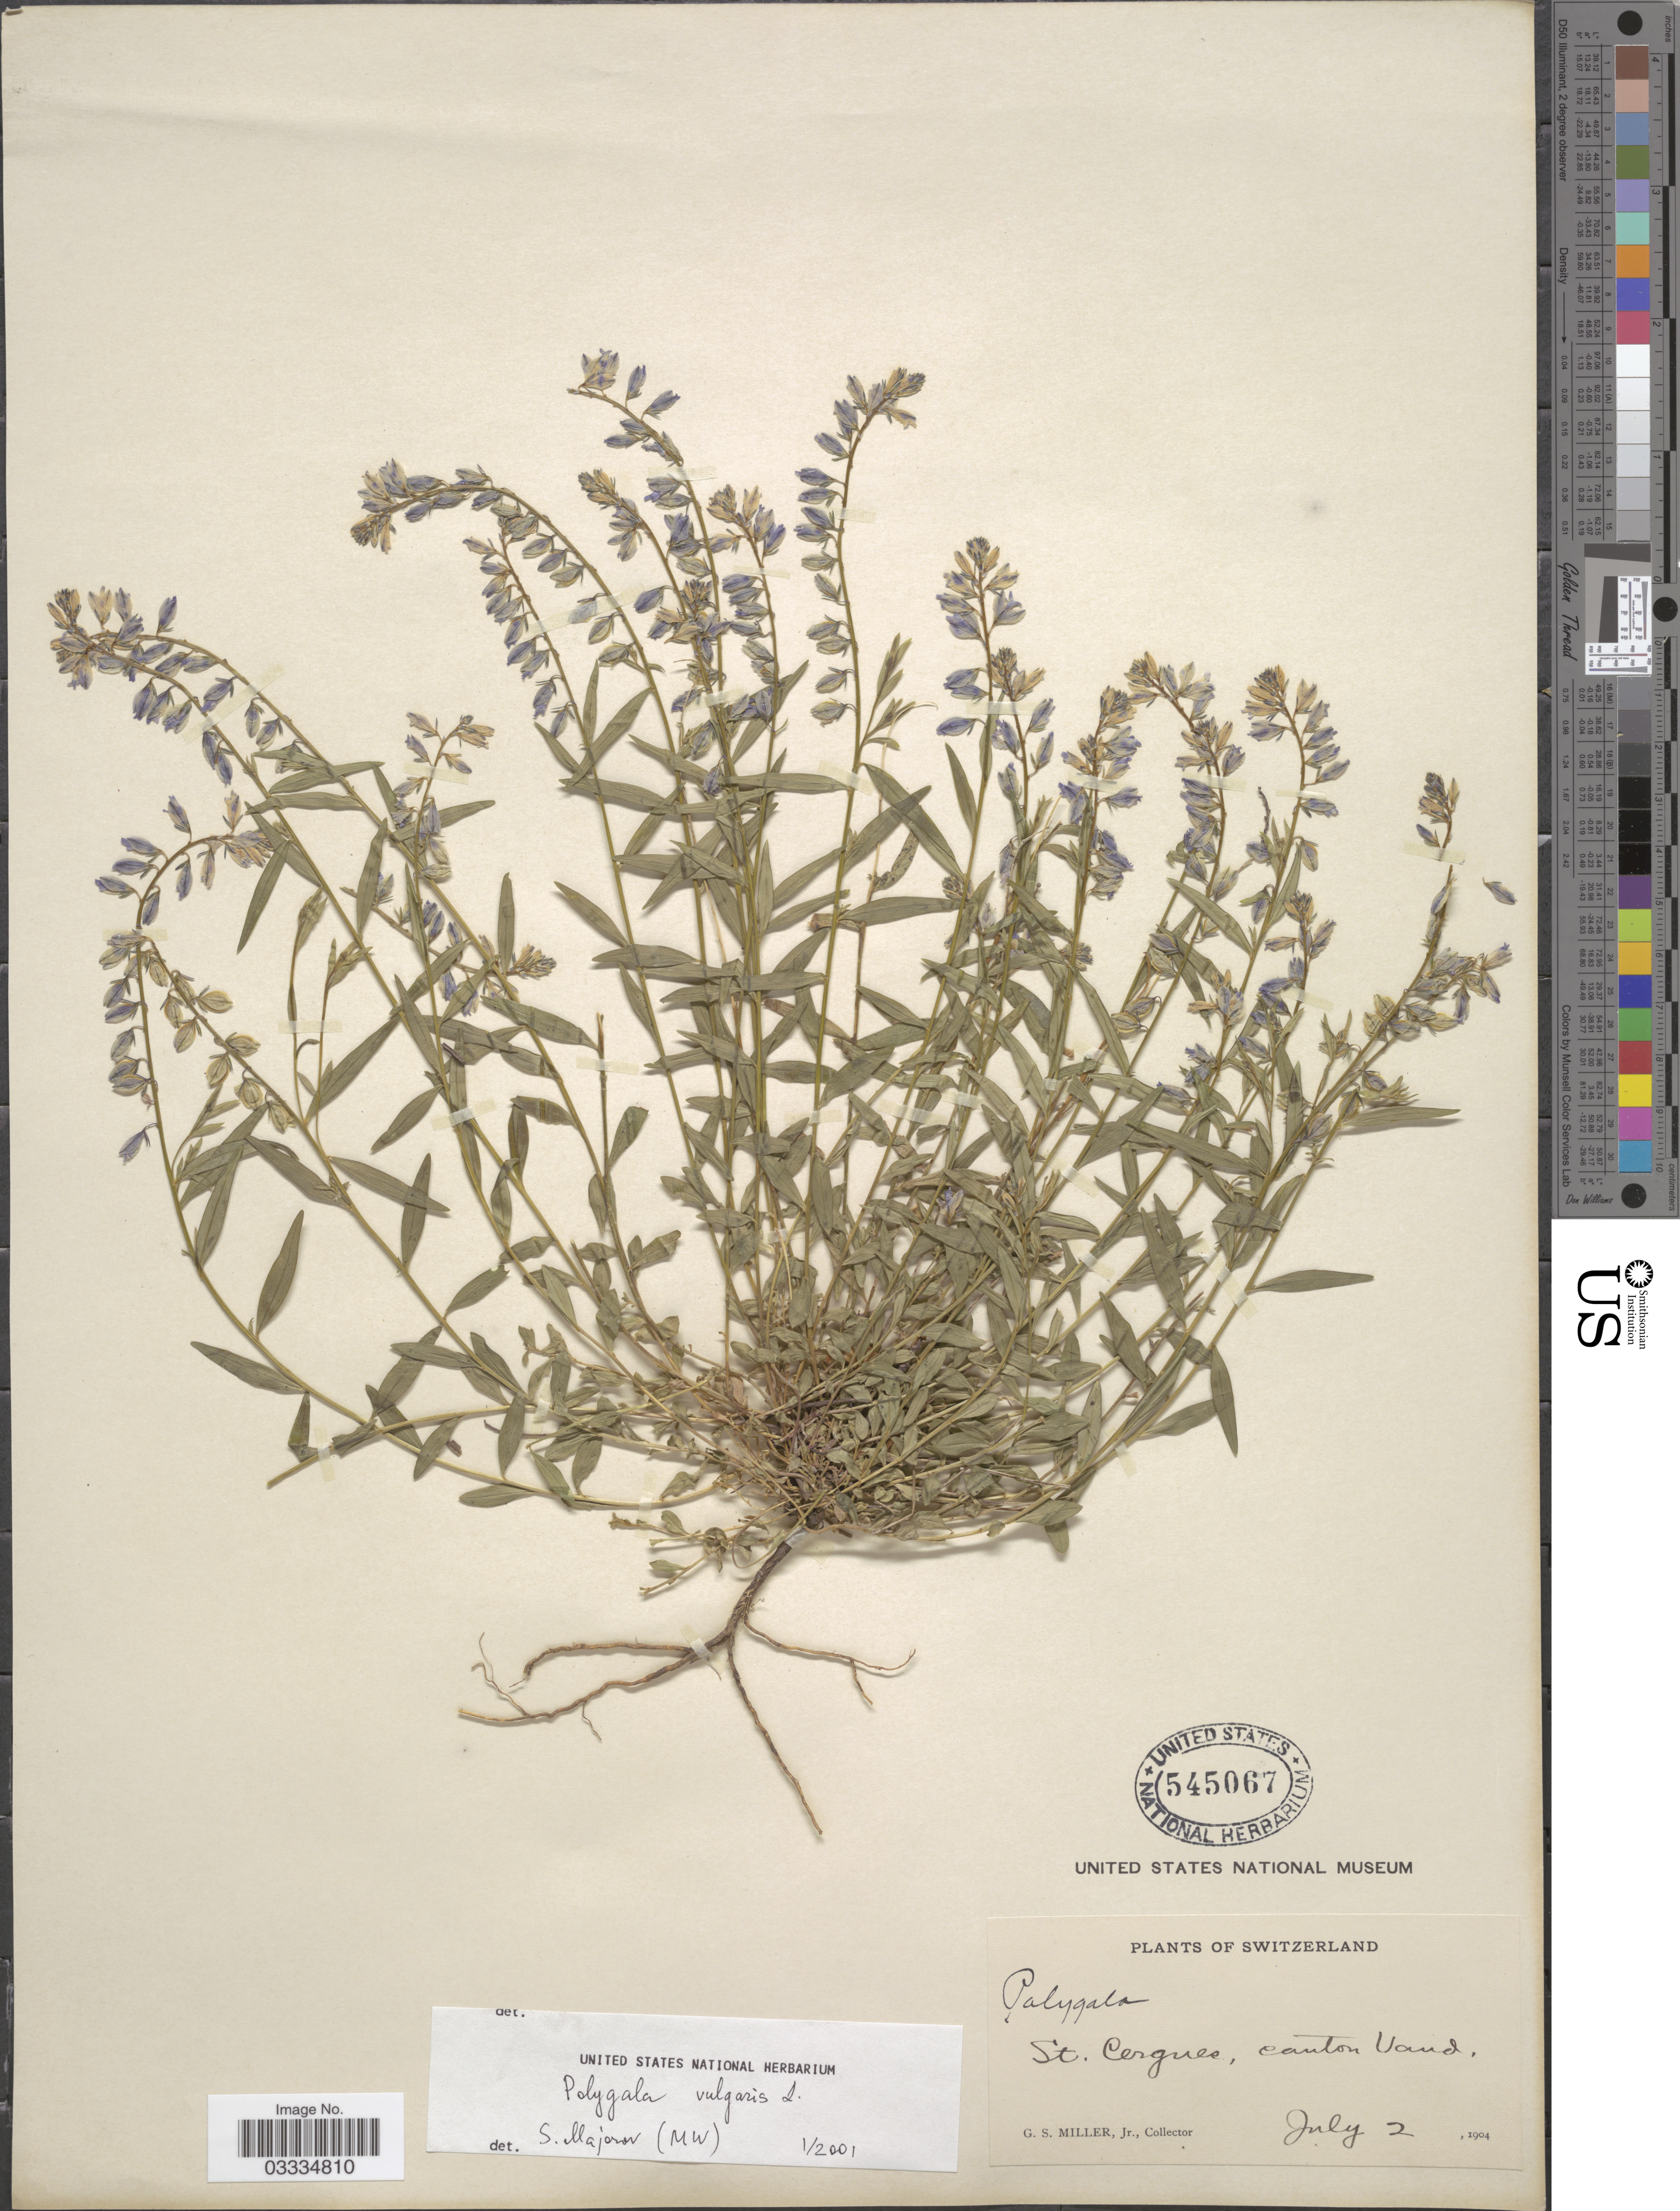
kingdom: Plantae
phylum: Tracheophyta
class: Magnoliopsida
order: Fabales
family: Polygalaceae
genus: Polygala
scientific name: Polygala vulgaris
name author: L.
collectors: G. S. Miller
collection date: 1904-07-02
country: Switzerland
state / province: Vaud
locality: St. Cergues, canton Vaud.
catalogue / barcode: US 545067